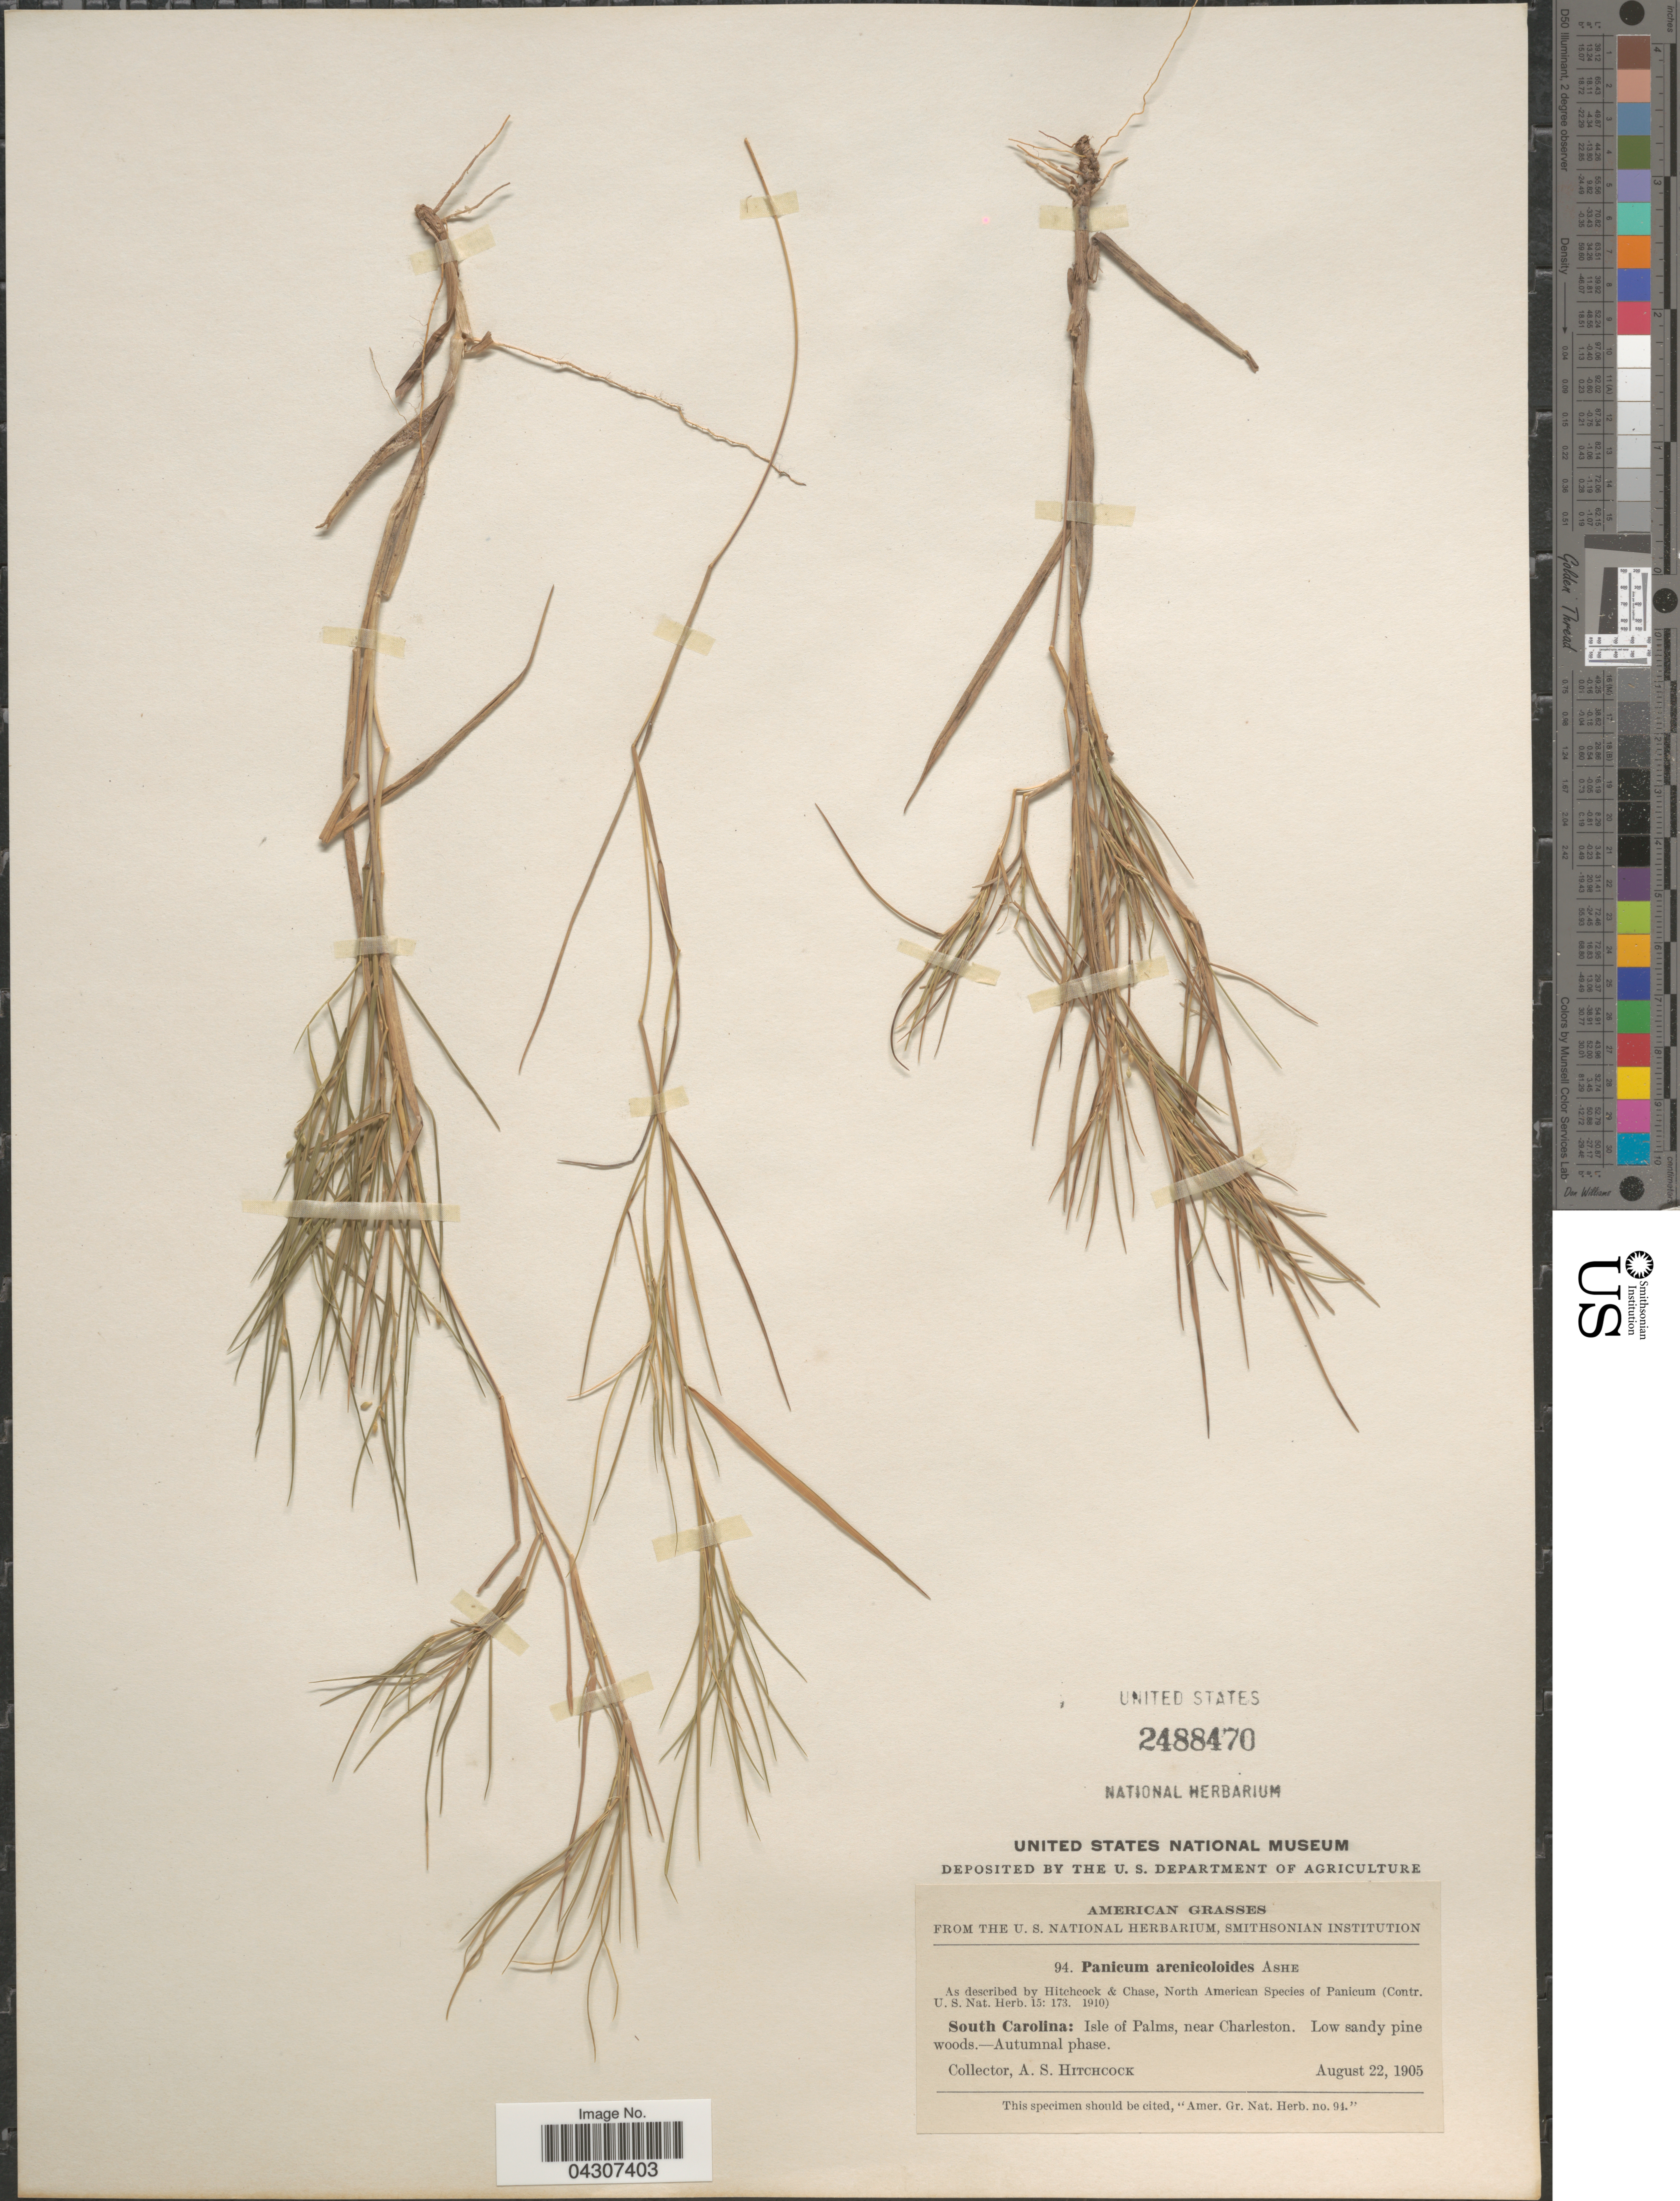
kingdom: Plantae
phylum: Tracheophyta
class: Liliopsida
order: Poales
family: Poaceae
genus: Dichanthelium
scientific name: Dichanthelium aciculare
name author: (Desv. ex Poir.) Gould & C.A. Clark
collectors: A. S. Hitchcock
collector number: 94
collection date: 1905-08-22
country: United States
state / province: South Carolina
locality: Isle of Palms, near Charleston. Low sandy pine woods.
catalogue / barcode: US 2488470